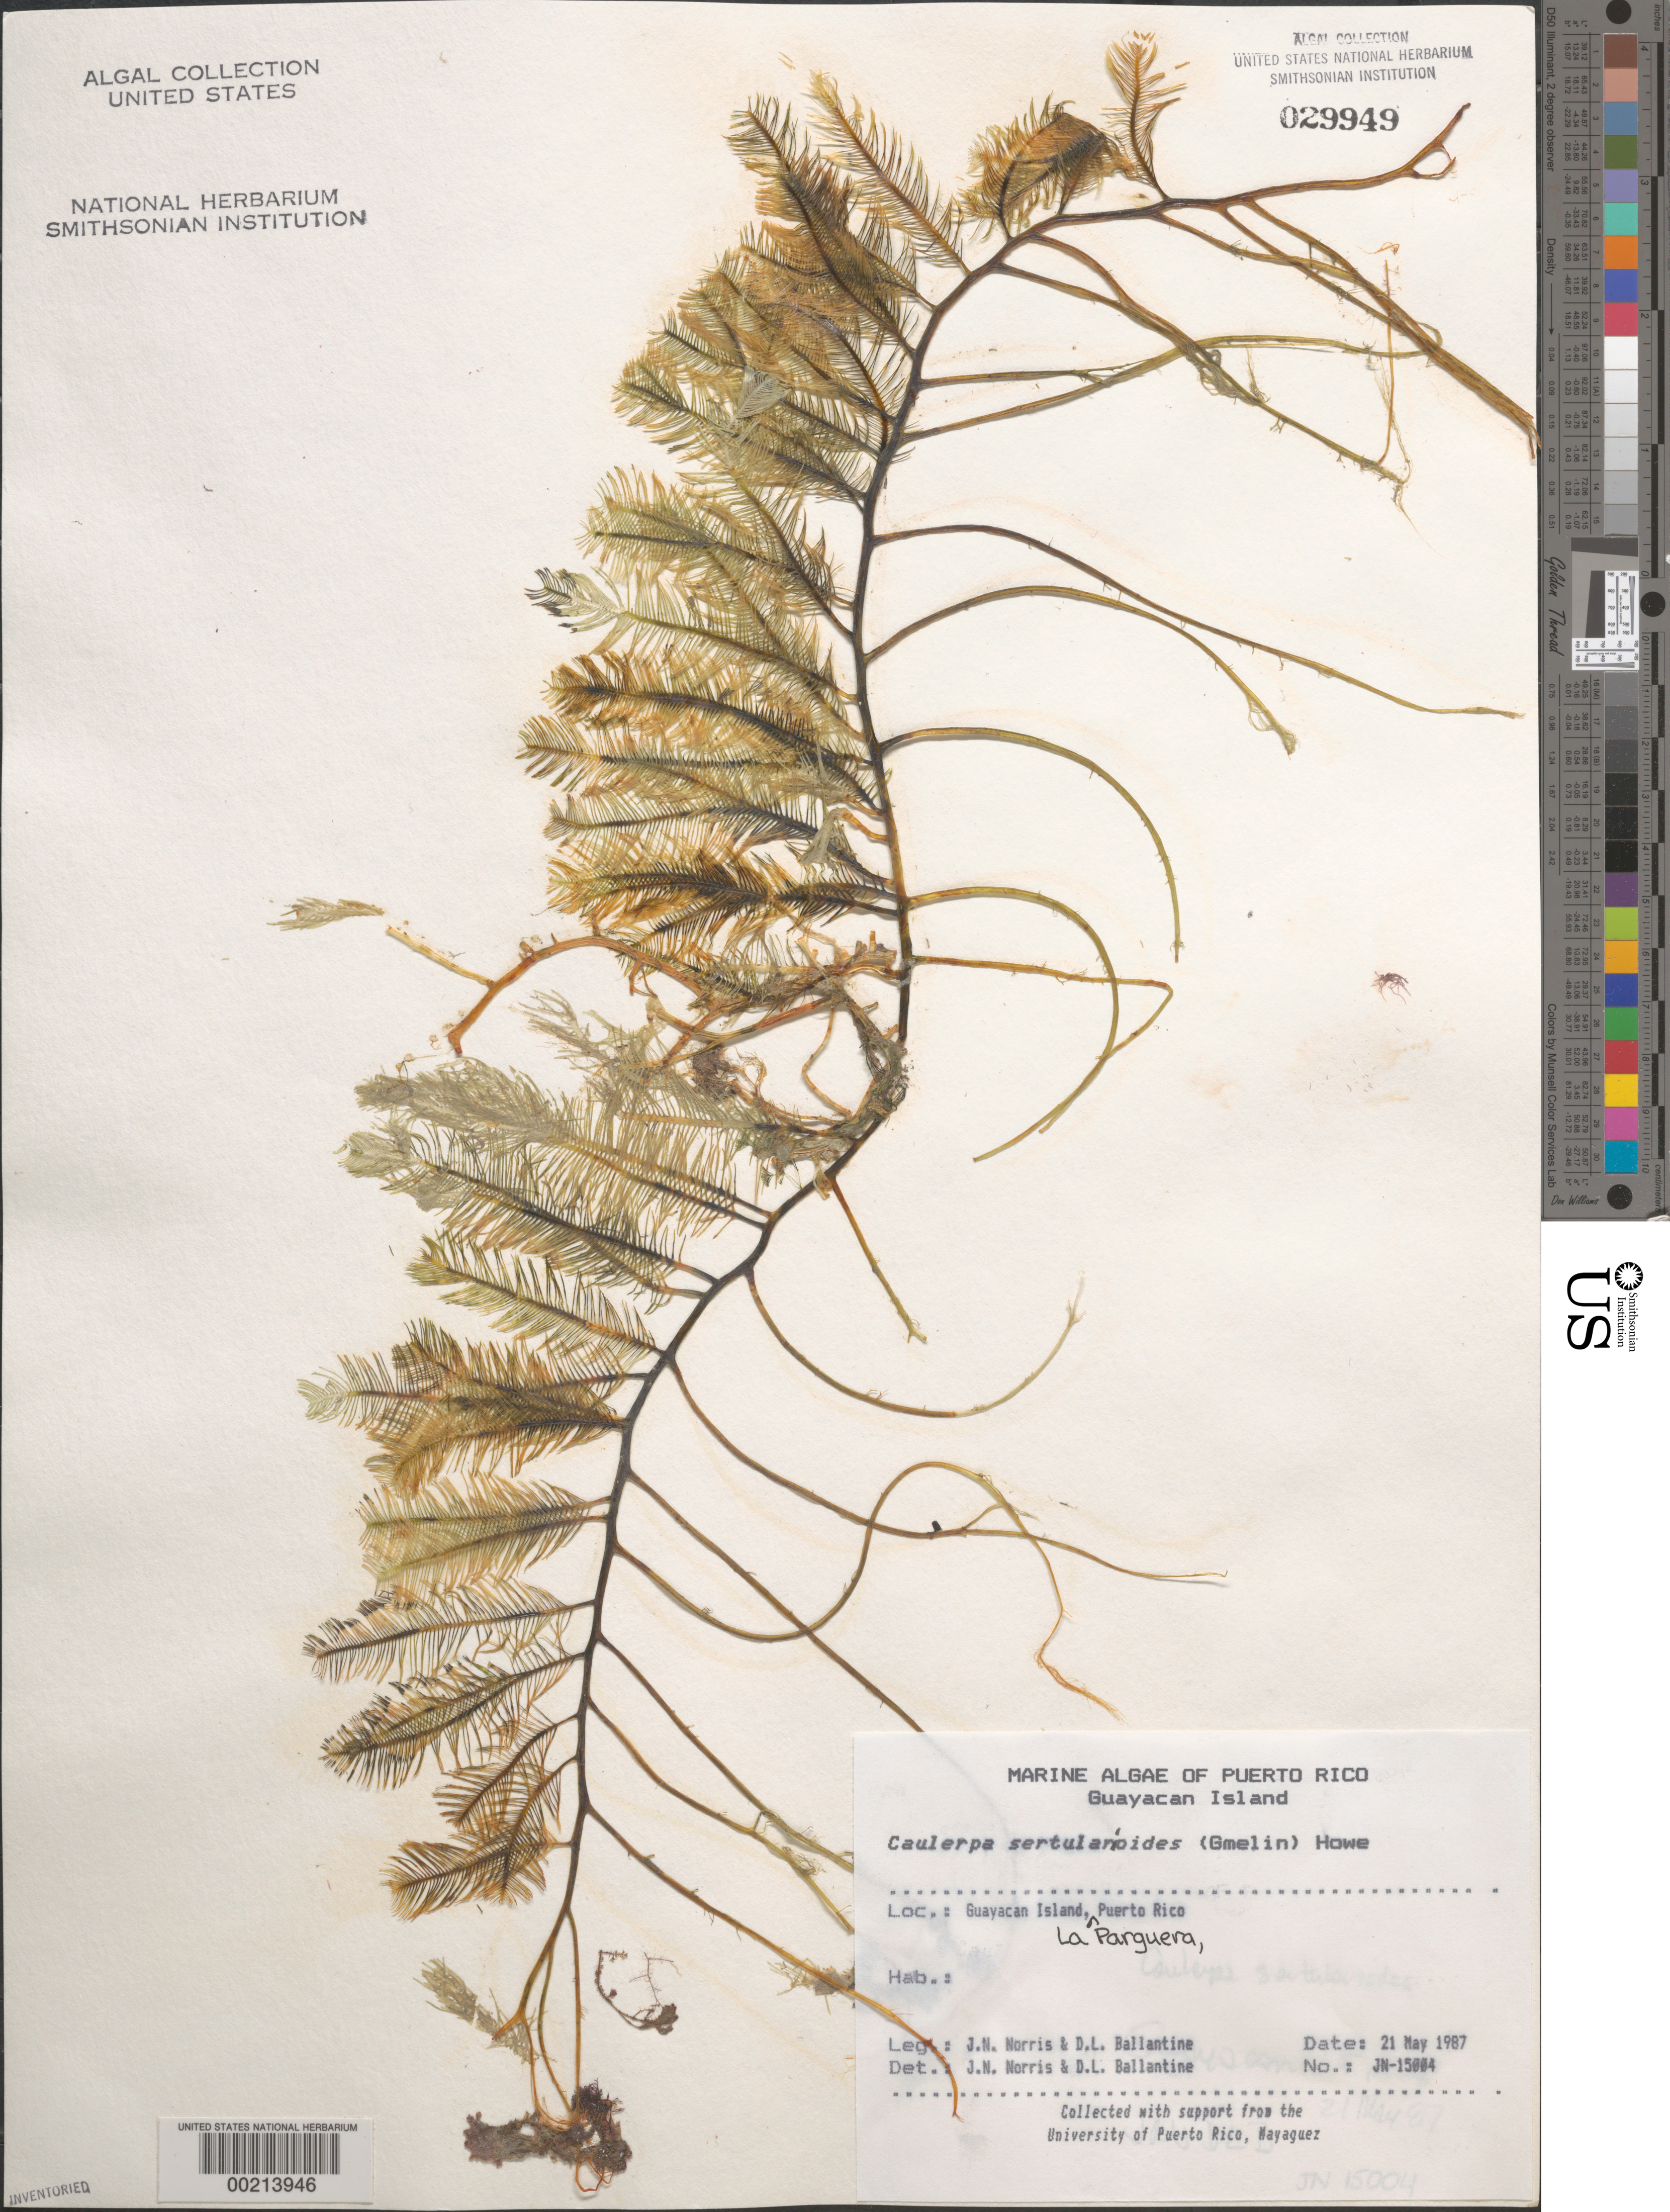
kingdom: Plantae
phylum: Chlorophyta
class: Ulvophyceae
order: Bryopsidales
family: Caulerpaceae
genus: Caulerpa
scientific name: Caulerpa sertularioides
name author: (S.G. Gmel.) M. Howe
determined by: Norris, J. N.; Ballantine, D. L.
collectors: J. N. Norris & D.L. Ballantine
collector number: JN-15004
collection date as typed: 21 May 1987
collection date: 1987-05-21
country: Puerto Rico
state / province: Lajas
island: Guayacan Island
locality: La Parguera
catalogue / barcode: US 29949